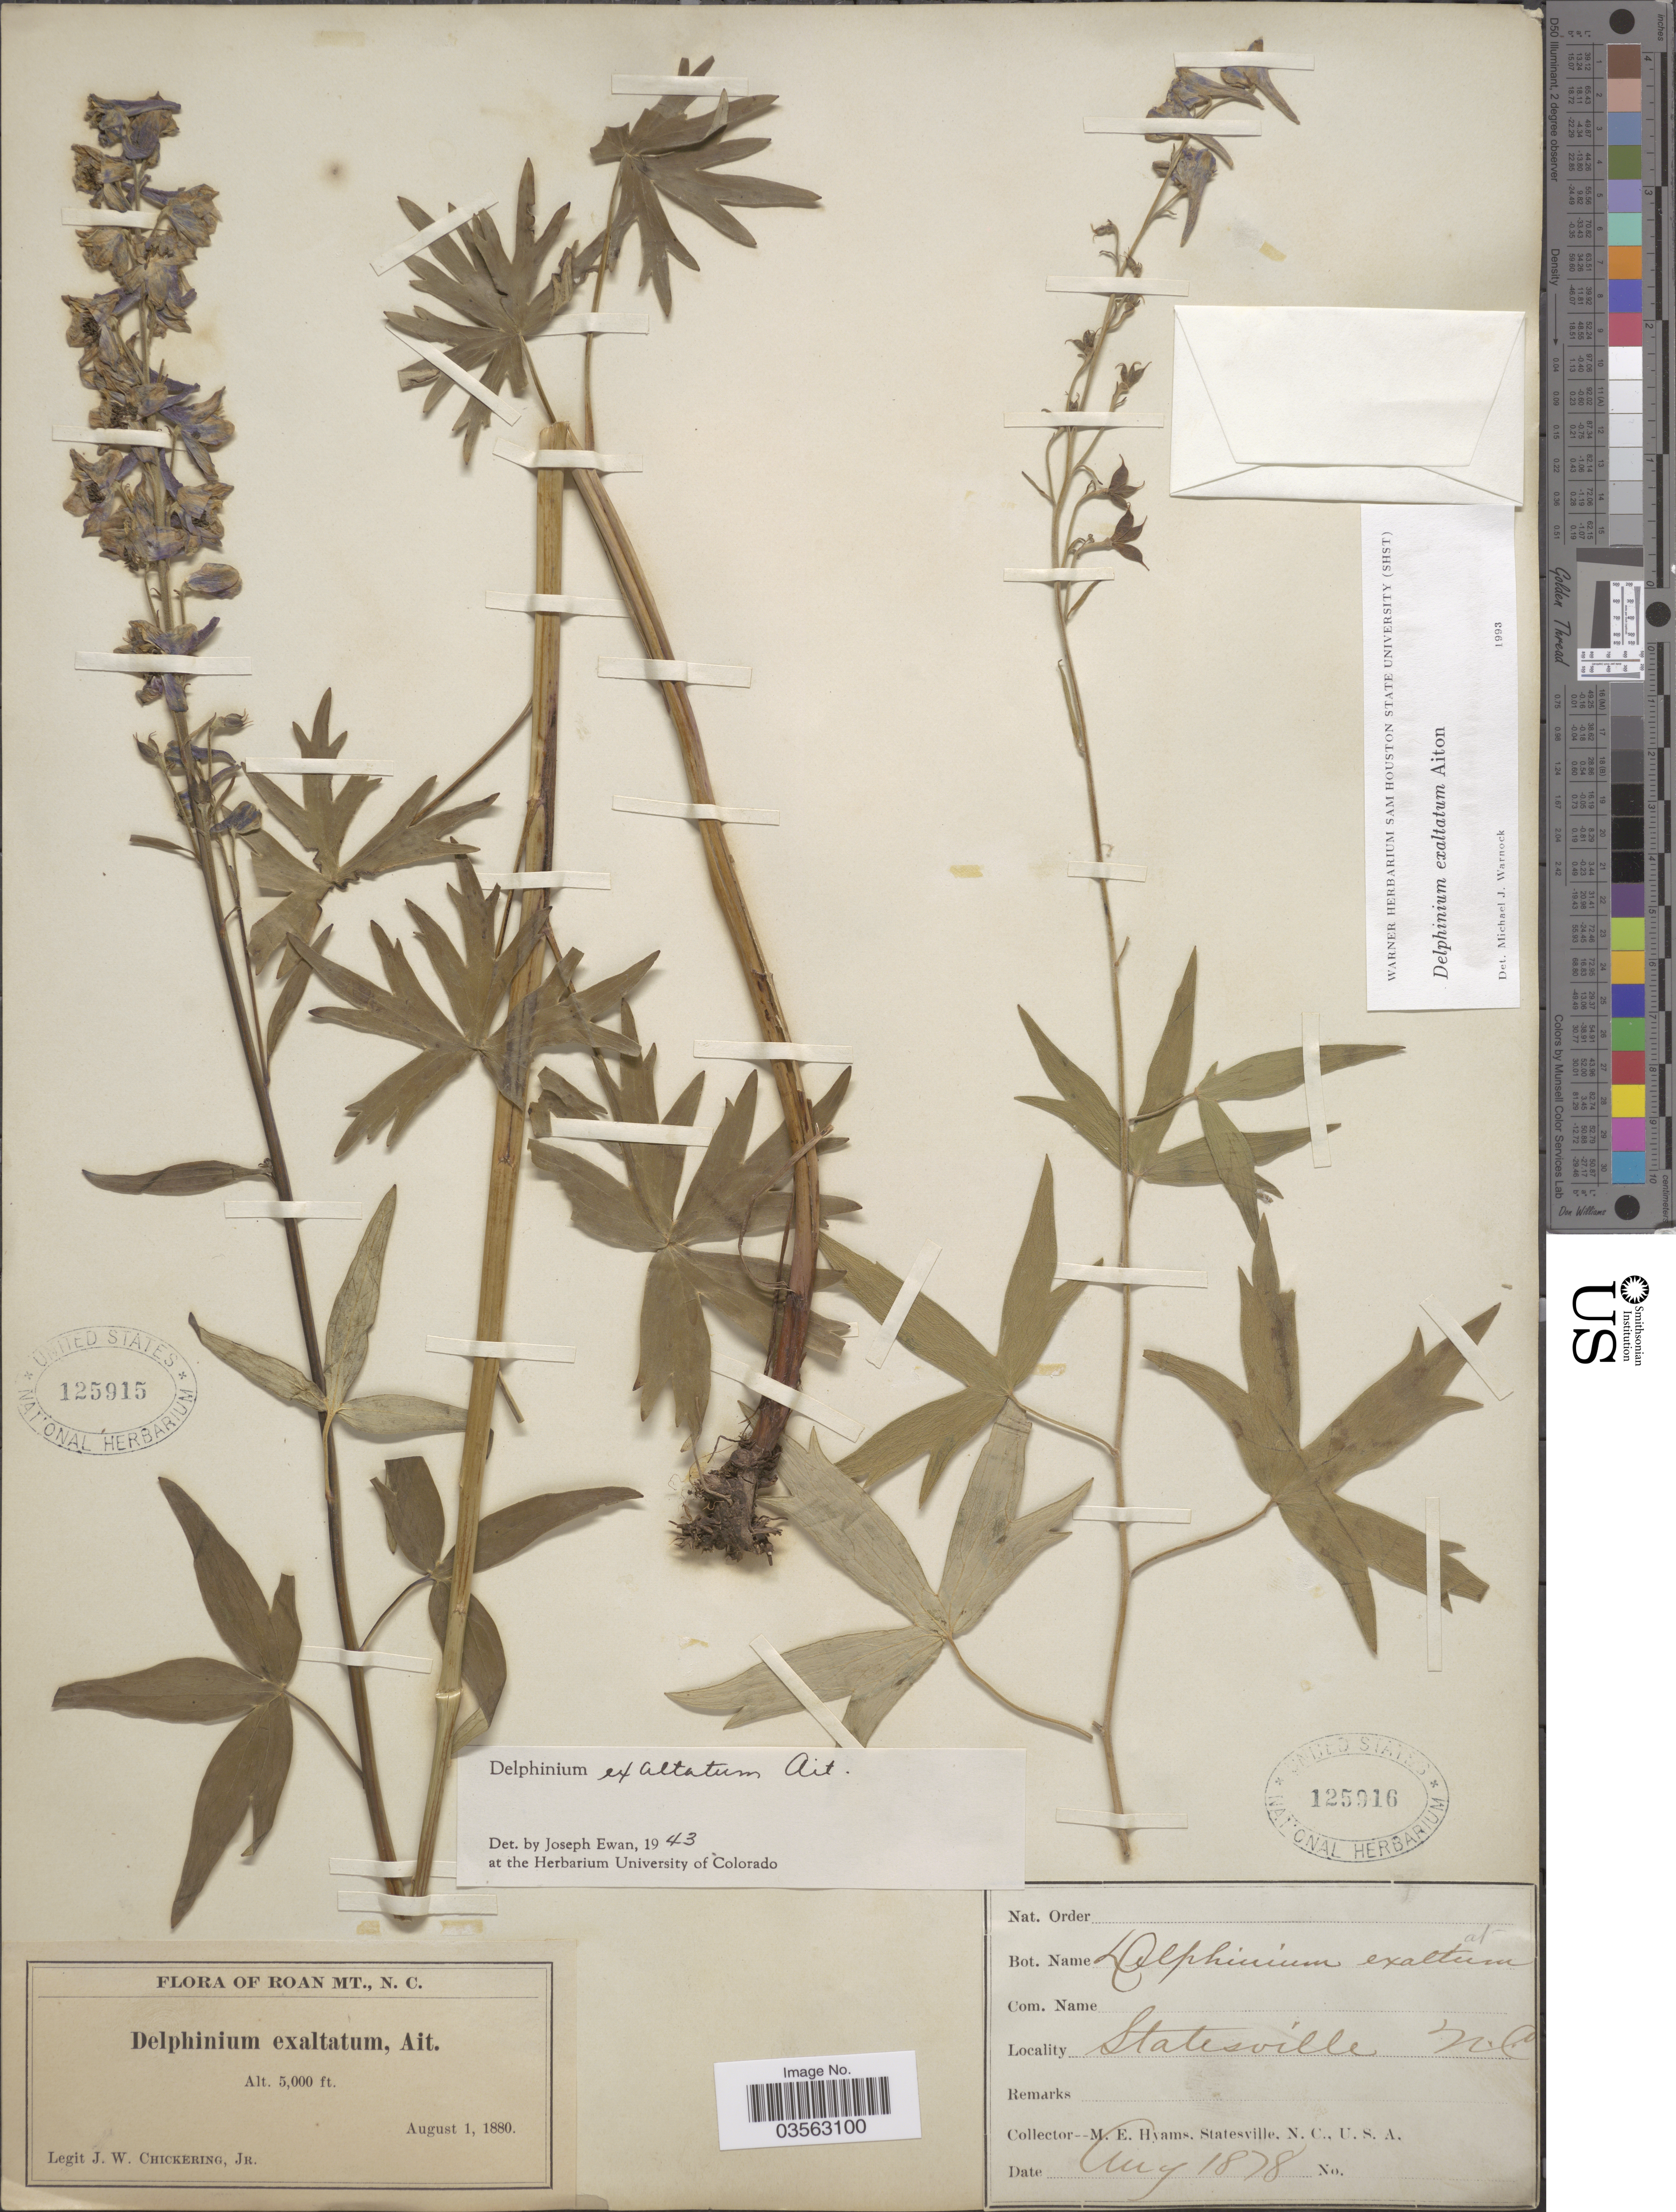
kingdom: Plantae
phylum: Tracheophyta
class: Magnoliopsida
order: Ranunculales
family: Ranunculaceae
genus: Delphinium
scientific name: Delphinium exaltatum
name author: Aiton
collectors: M. E. Hyams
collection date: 1878-08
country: United States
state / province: North Carolina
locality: Statesville.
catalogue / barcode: US 125916-2